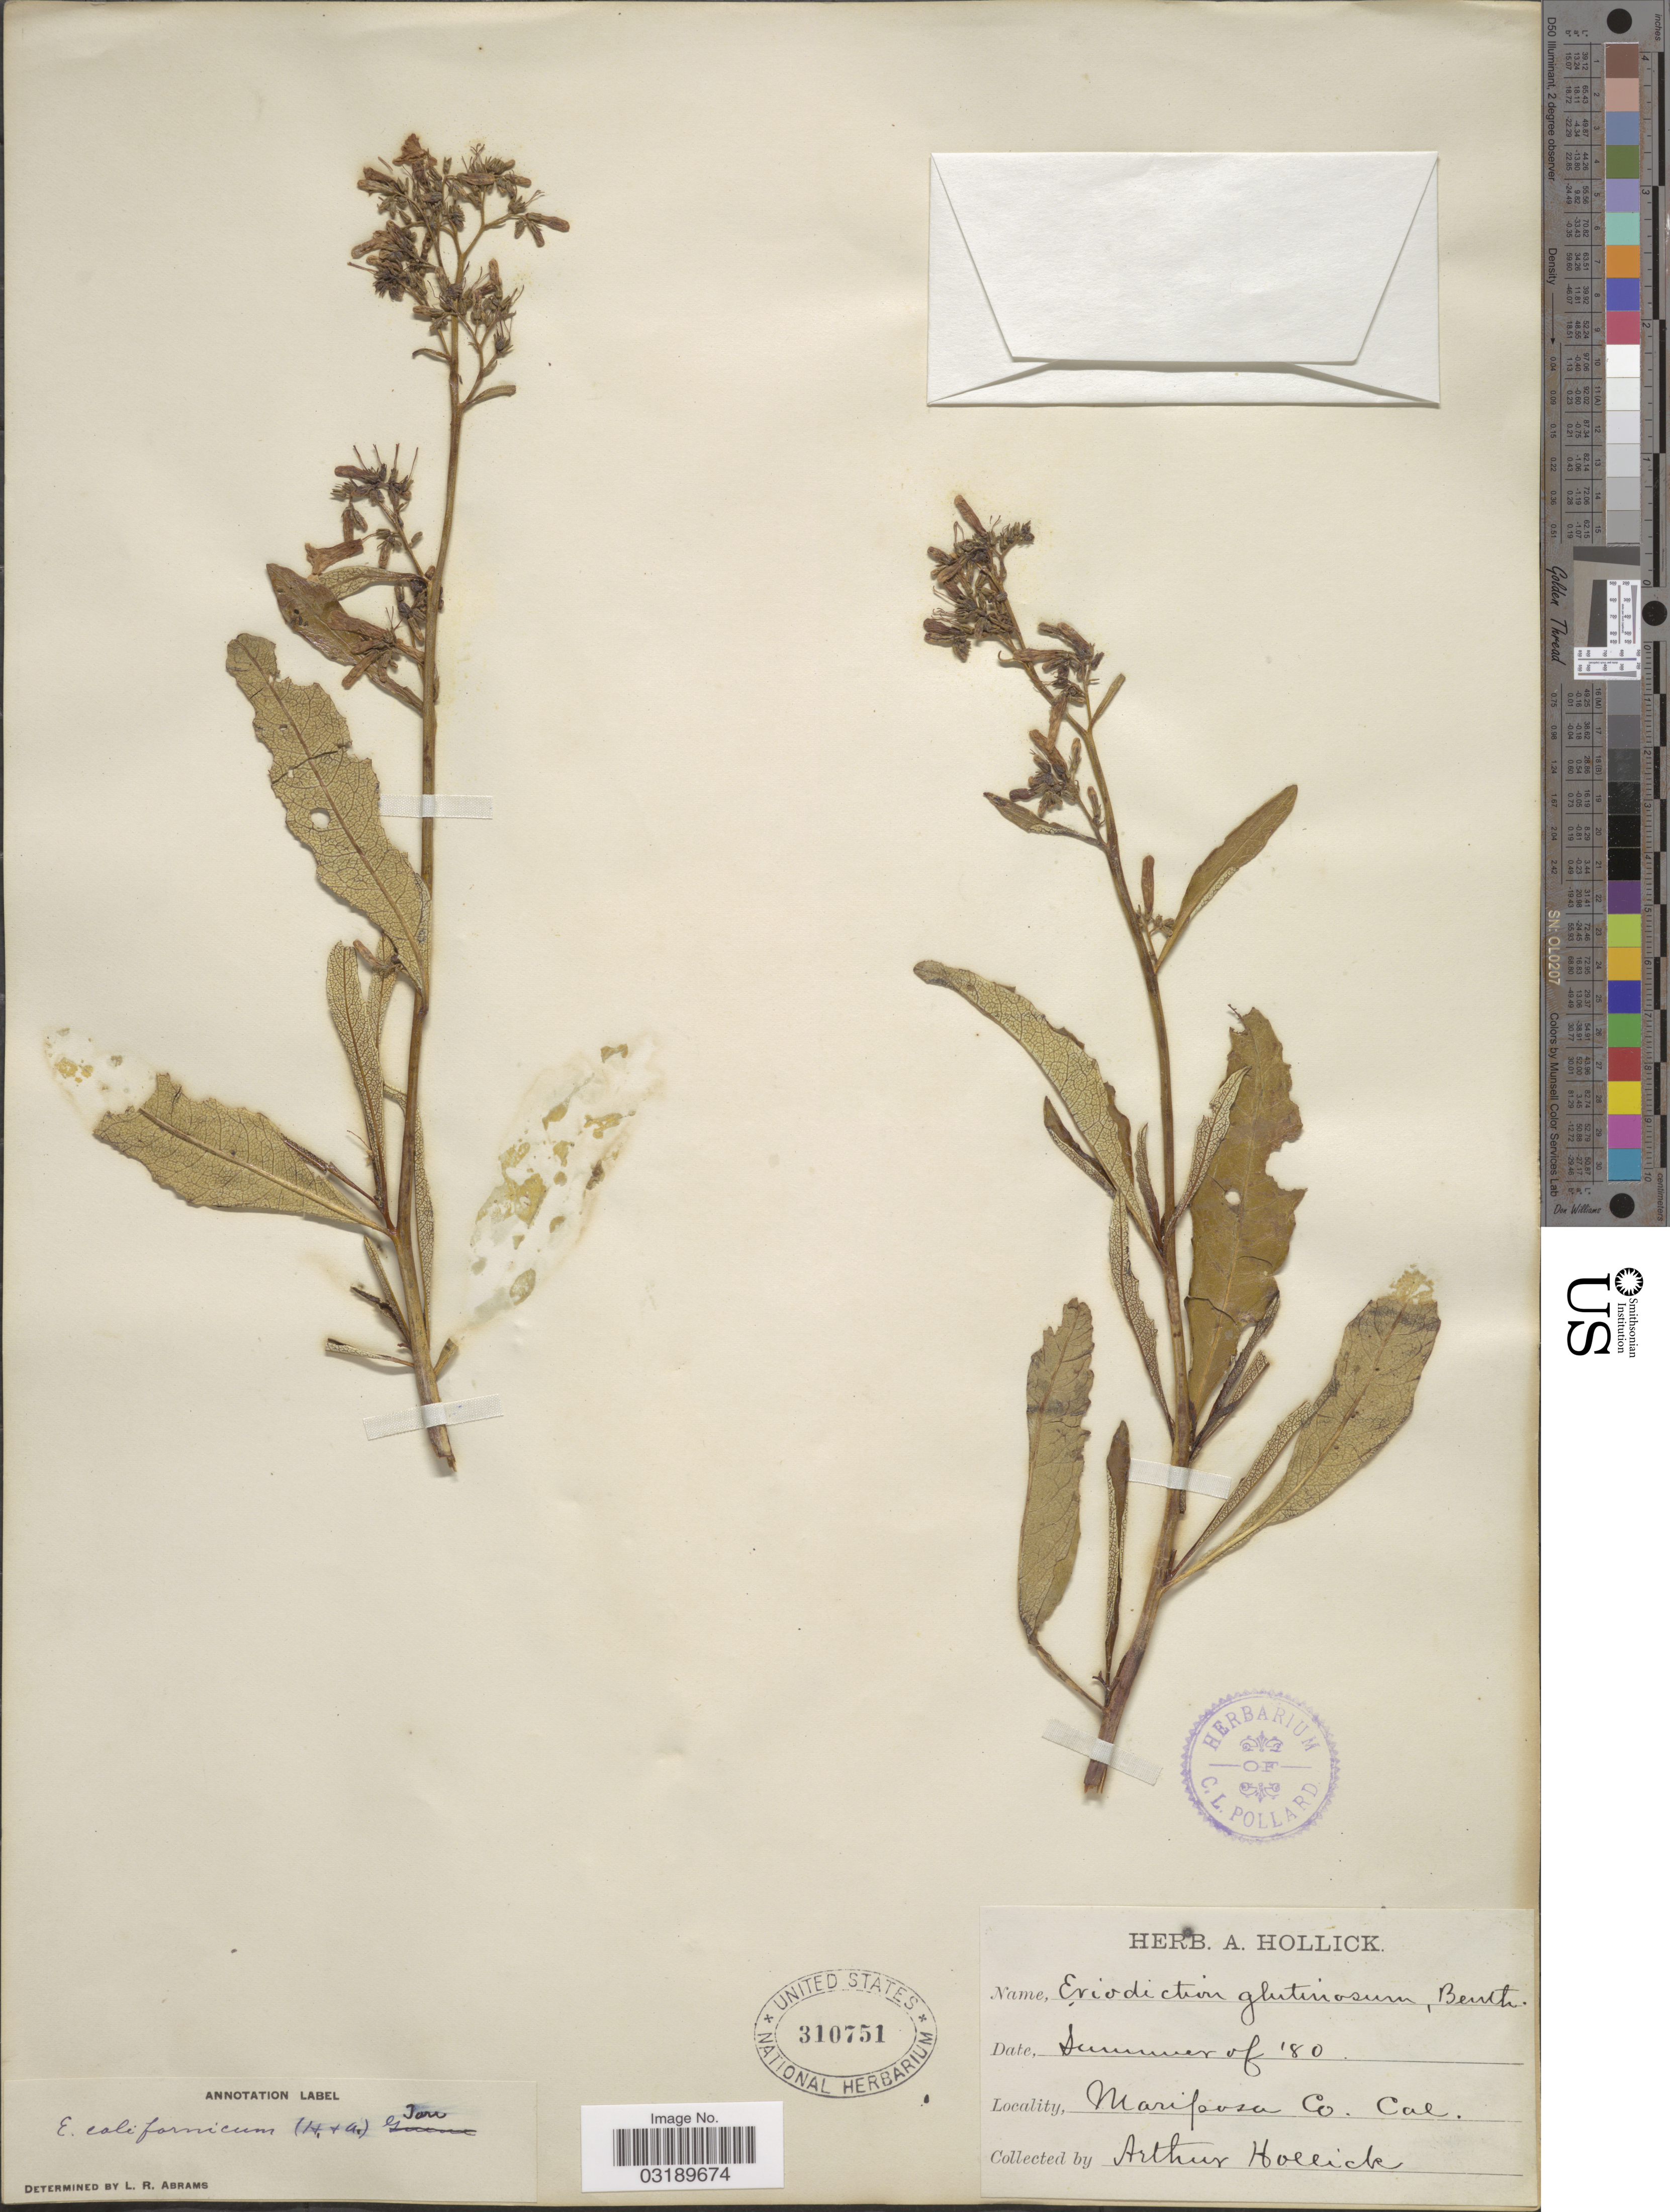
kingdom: Plantae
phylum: Tracheophyta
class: Magnoliopsida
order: Boraginales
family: Namaceae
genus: Eriodictyon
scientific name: Eriodictyon californicum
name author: (Hook. & Arn.) Torr.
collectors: A. Hollick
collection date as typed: summer of '80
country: United States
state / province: California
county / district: Mariposa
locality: Mariposa Co.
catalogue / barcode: US 310751